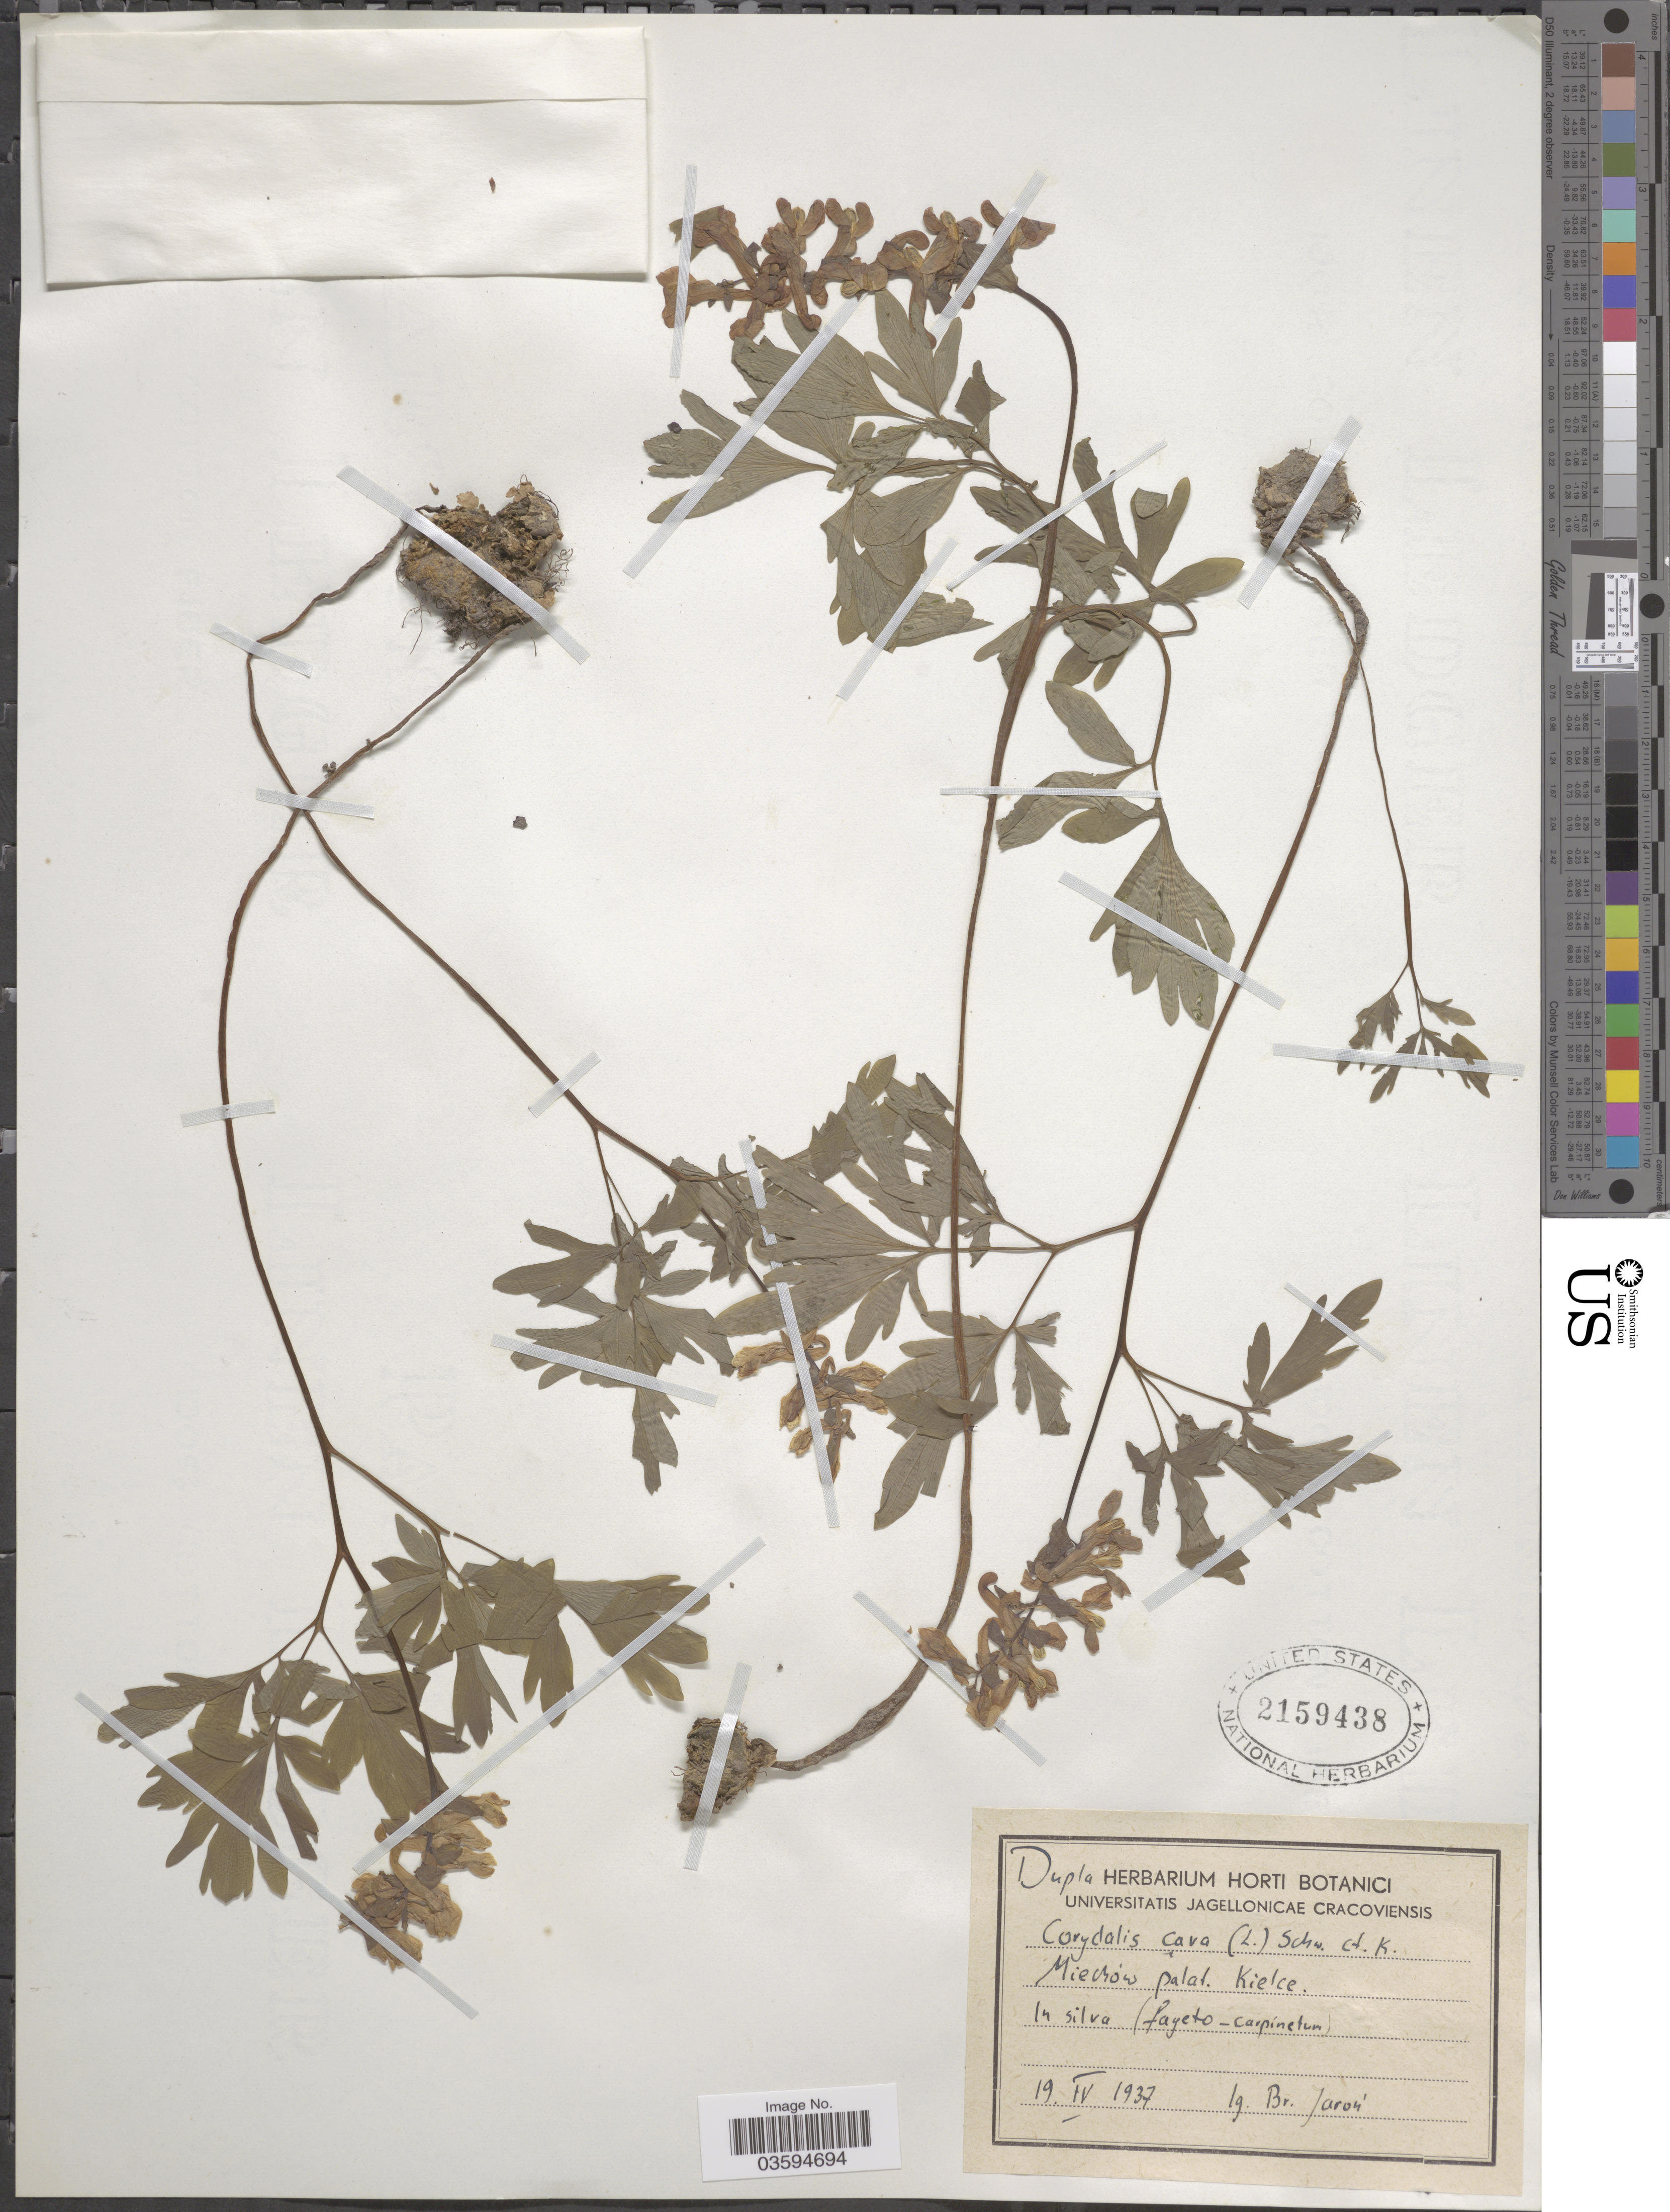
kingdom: Plantae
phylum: Tracheophyta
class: Magnoliopsida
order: Ranunculales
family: Papaveraceae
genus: Corydalis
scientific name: Corydalis cava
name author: Schweigger & Körte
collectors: B. Jaron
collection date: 1937-04-19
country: Poland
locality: In silva (fayeto-carpinetum). [interpreted]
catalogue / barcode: US 2159438